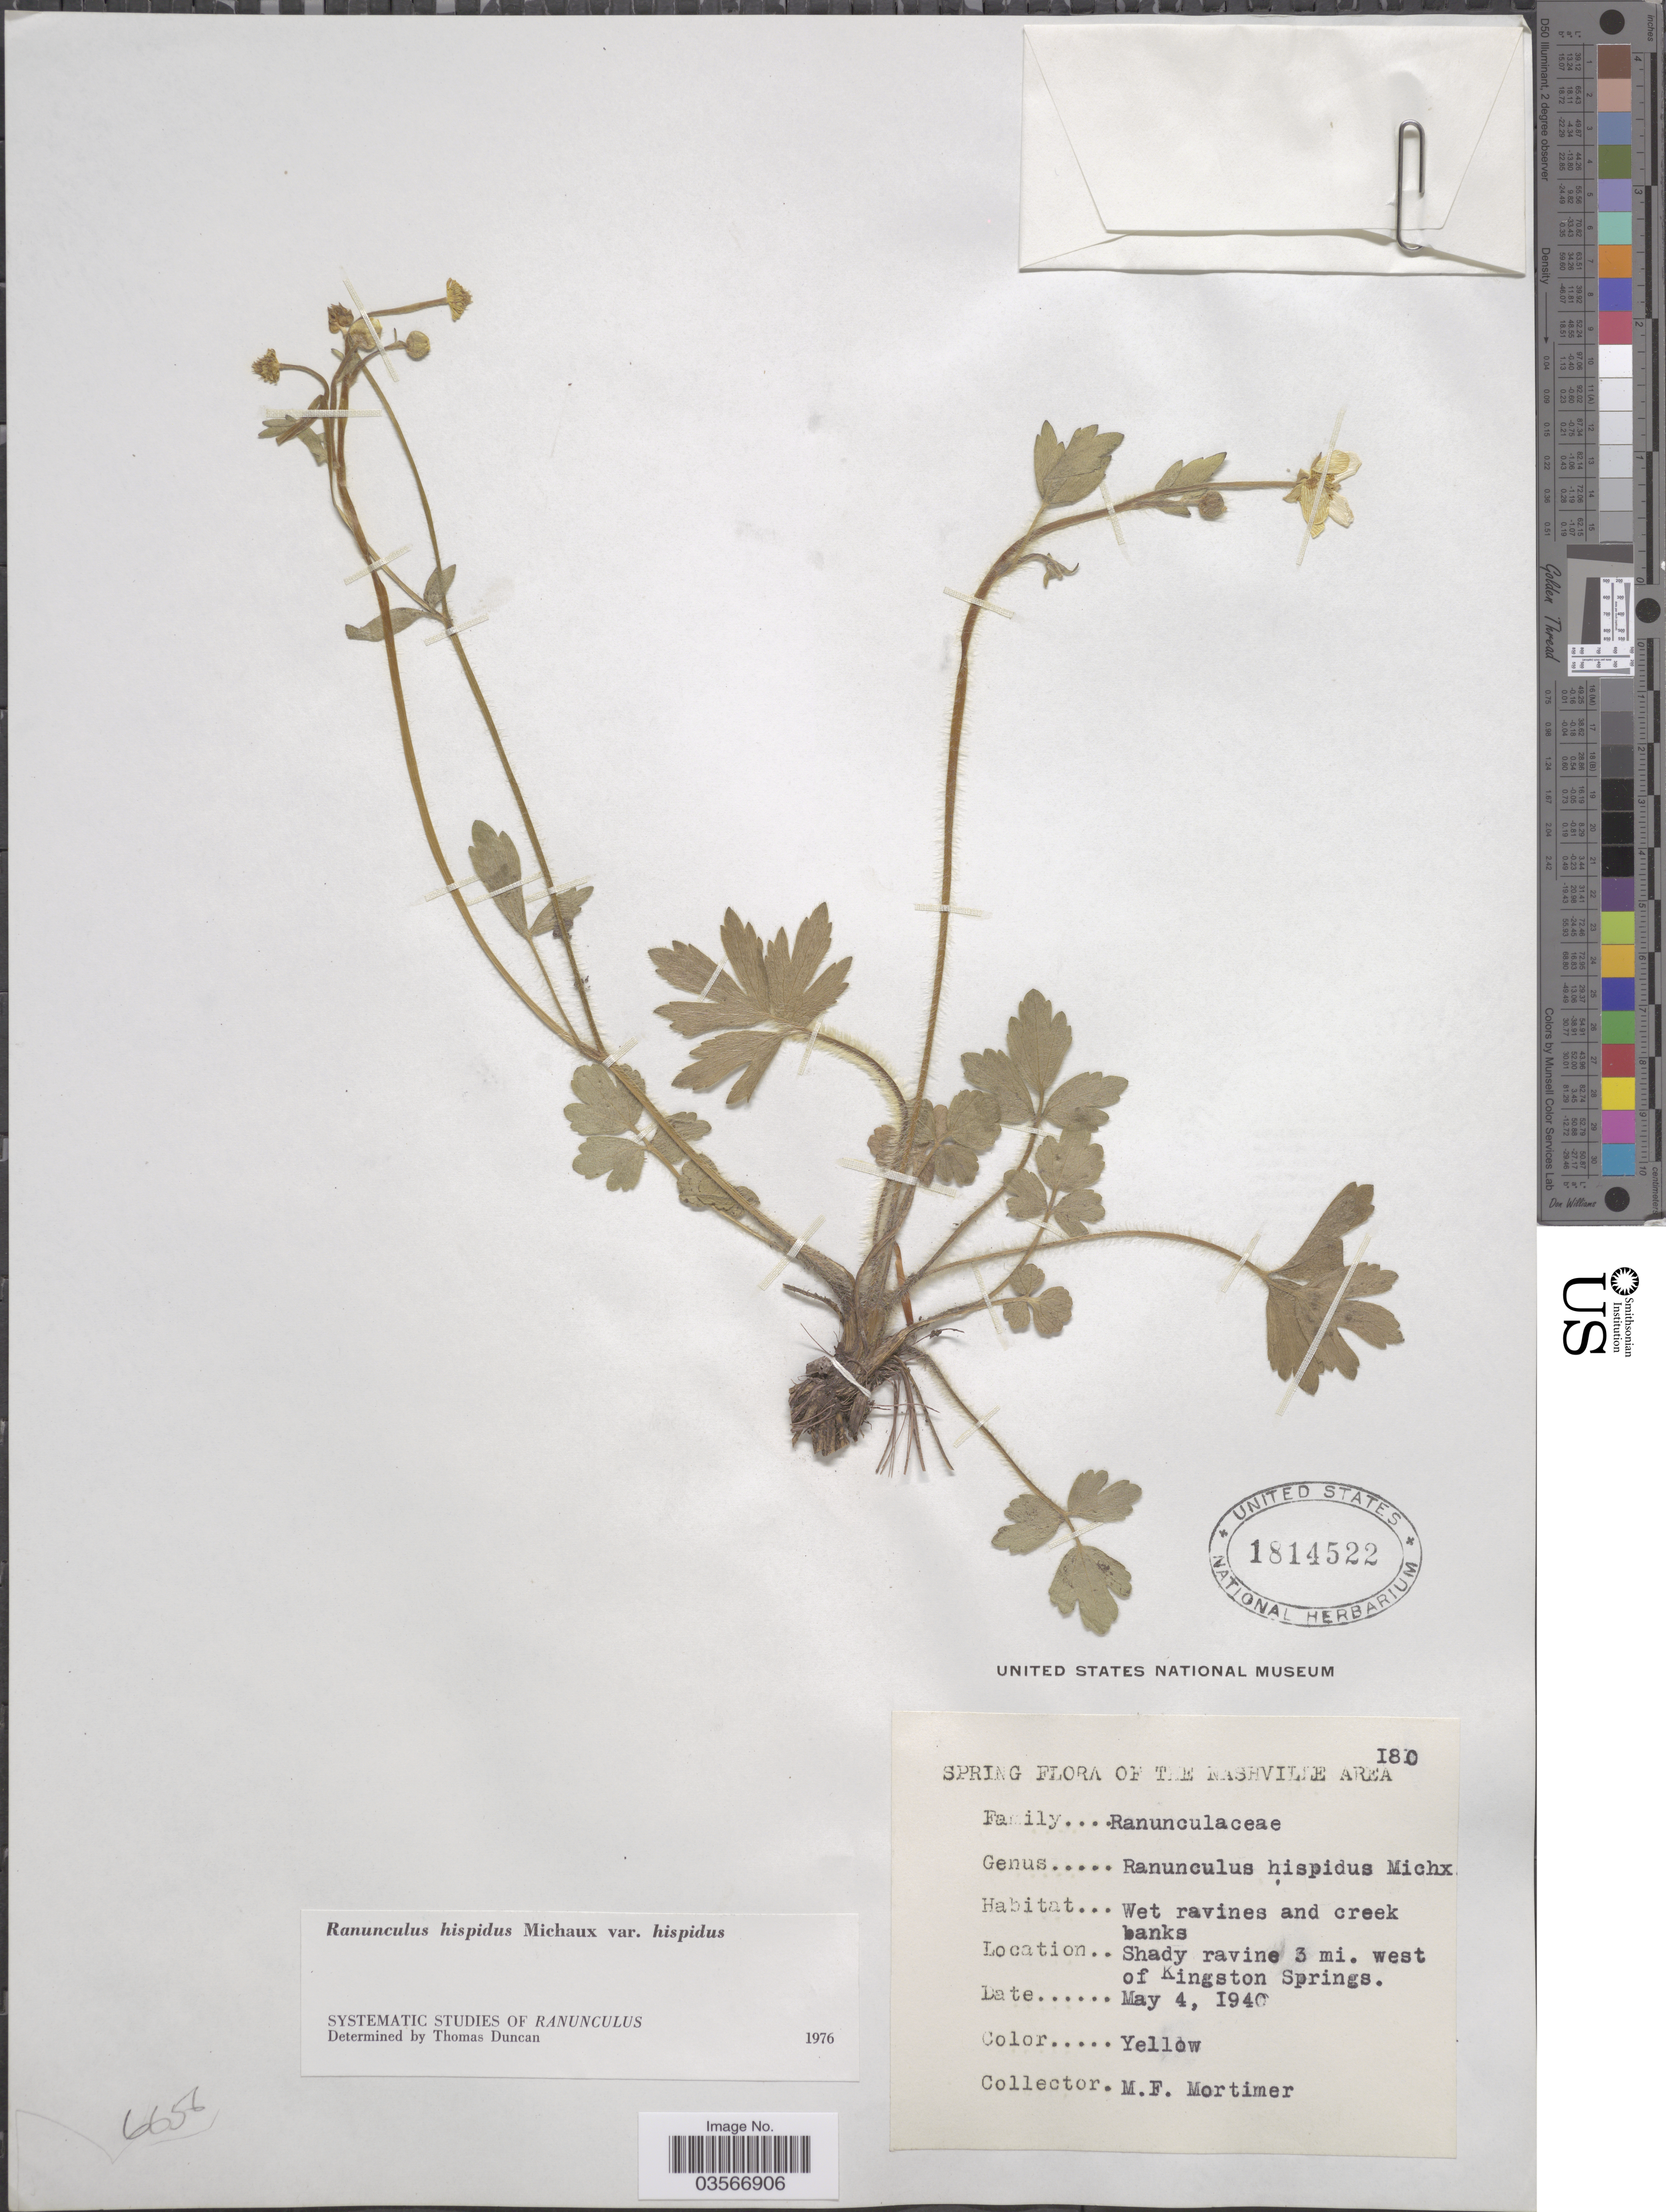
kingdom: Plantae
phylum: Tracheophyta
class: Magnoliopsida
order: Ranunculales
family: Ranunculaceae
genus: Ranunculus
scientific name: Ranunculus hispidus var. hispidus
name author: Michx.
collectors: M. Mortimer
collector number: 180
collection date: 1940-05-04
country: United States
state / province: Tennessee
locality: The Nashville Area. Shady ravine 3 mi. west of Kingston Springs.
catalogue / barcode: US 1814522